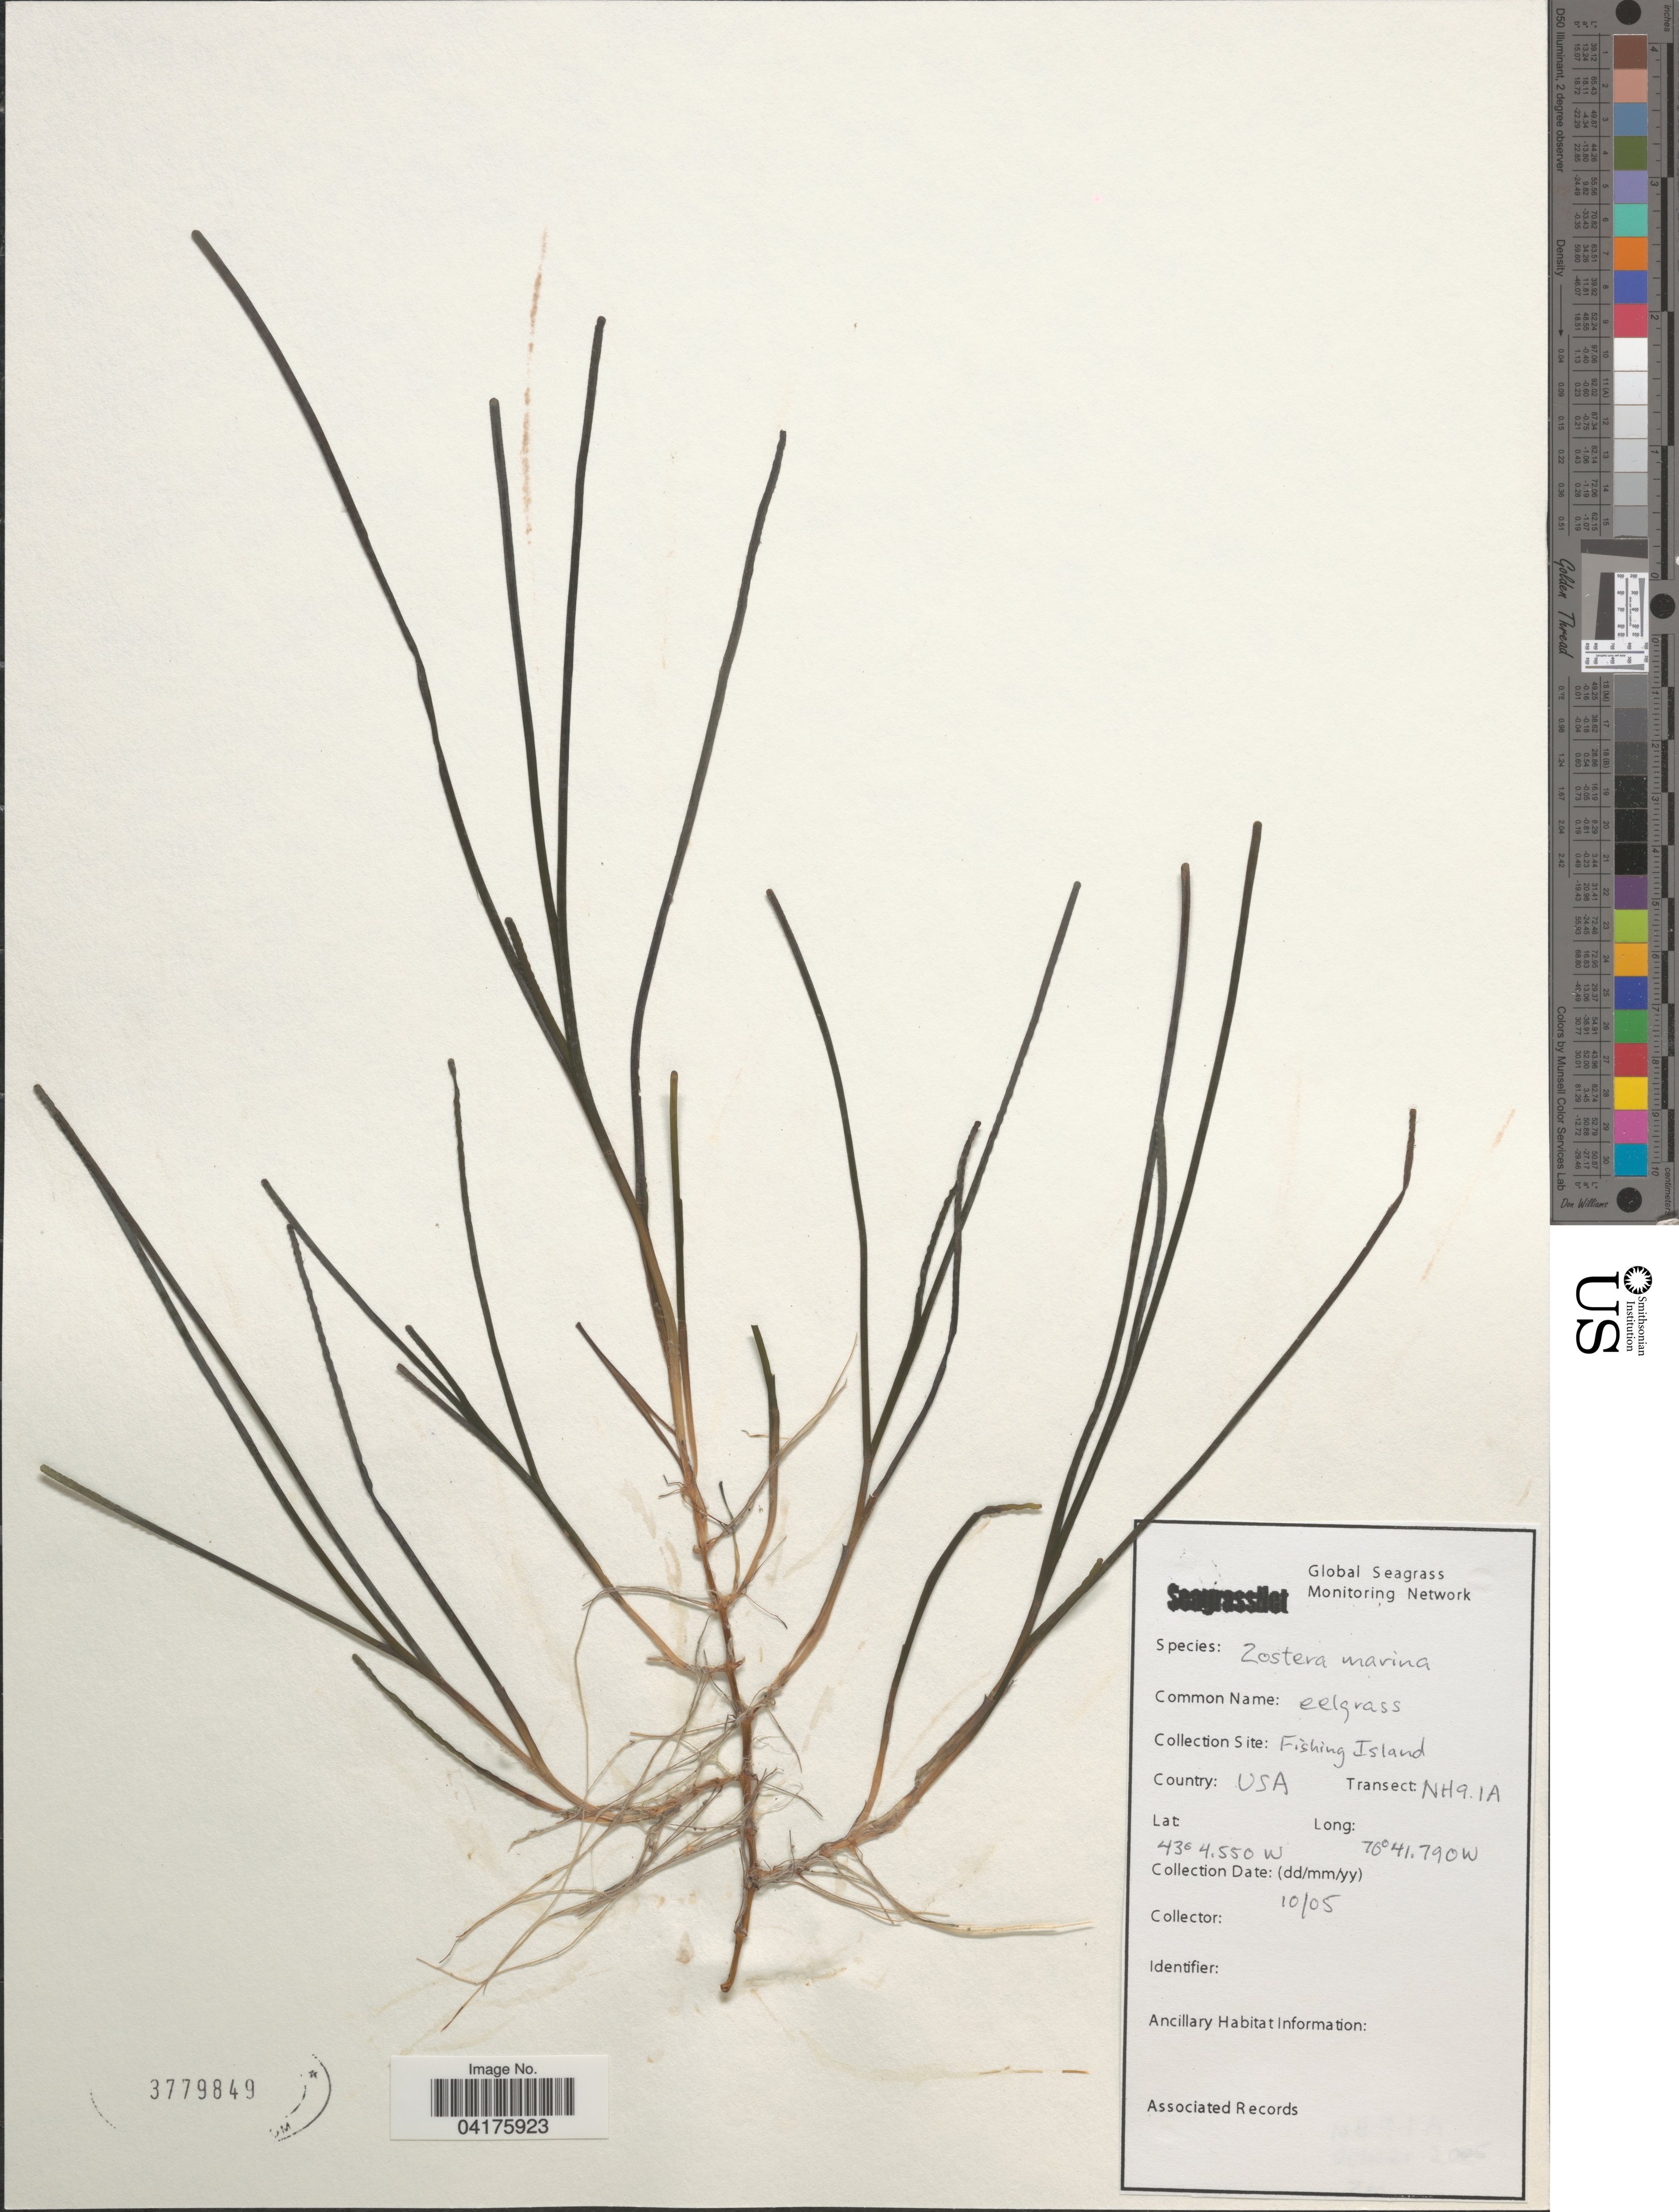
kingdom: Plantae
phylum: Tracheophyta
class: Liliopsida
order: Alismatales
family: Zosteraceae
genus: Zostera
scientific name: Zostera marina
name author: L.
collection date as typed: Transcribed d/m/y: /10/5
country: United States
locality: Fishing Island. Transect: NH9.1A.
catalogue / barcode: US 3779849